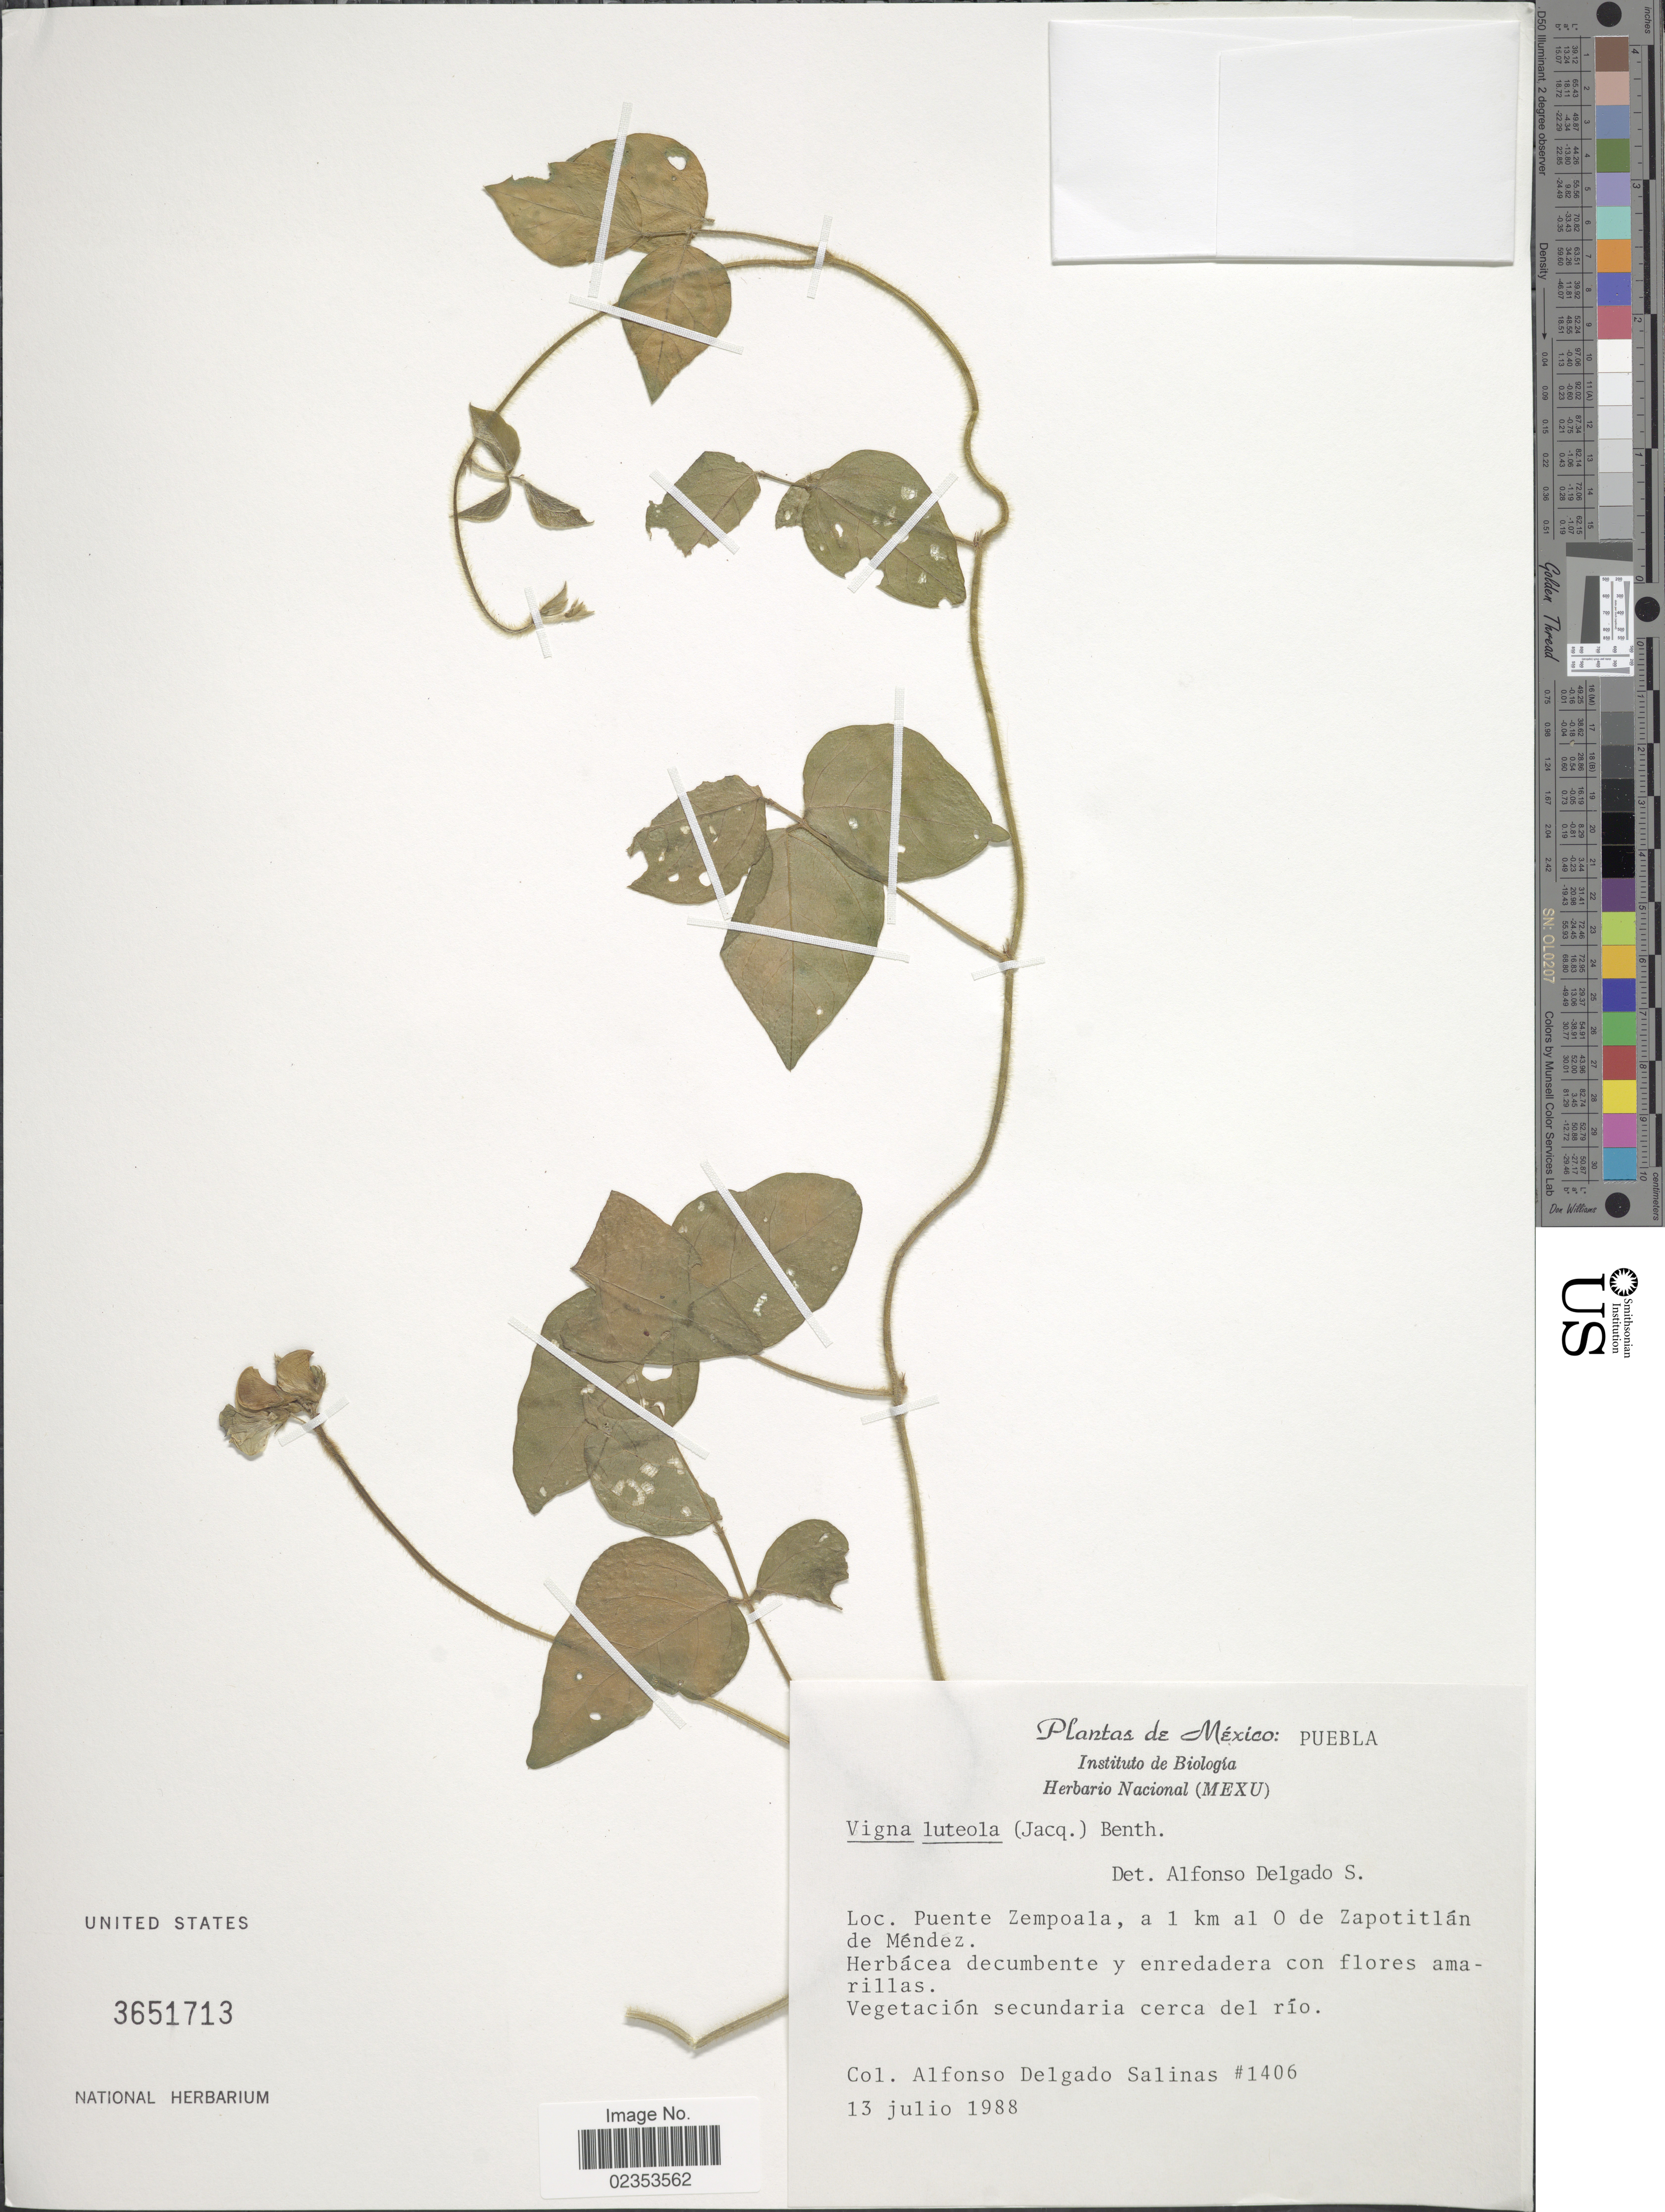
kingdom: Plantae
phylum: Tracheophyta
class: Magnoliopsida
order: Fabales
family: Fabaceae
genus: Vigna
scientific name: Vigna luteola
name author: (Jacq.) Benth.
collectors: A. Delgado S.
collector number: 1406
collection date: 1988-07-13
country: Mexico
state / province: Puebla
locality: Puente Zempoala, a 1 km al O de Zapotitlan de Mendez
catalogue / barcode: US 3651713